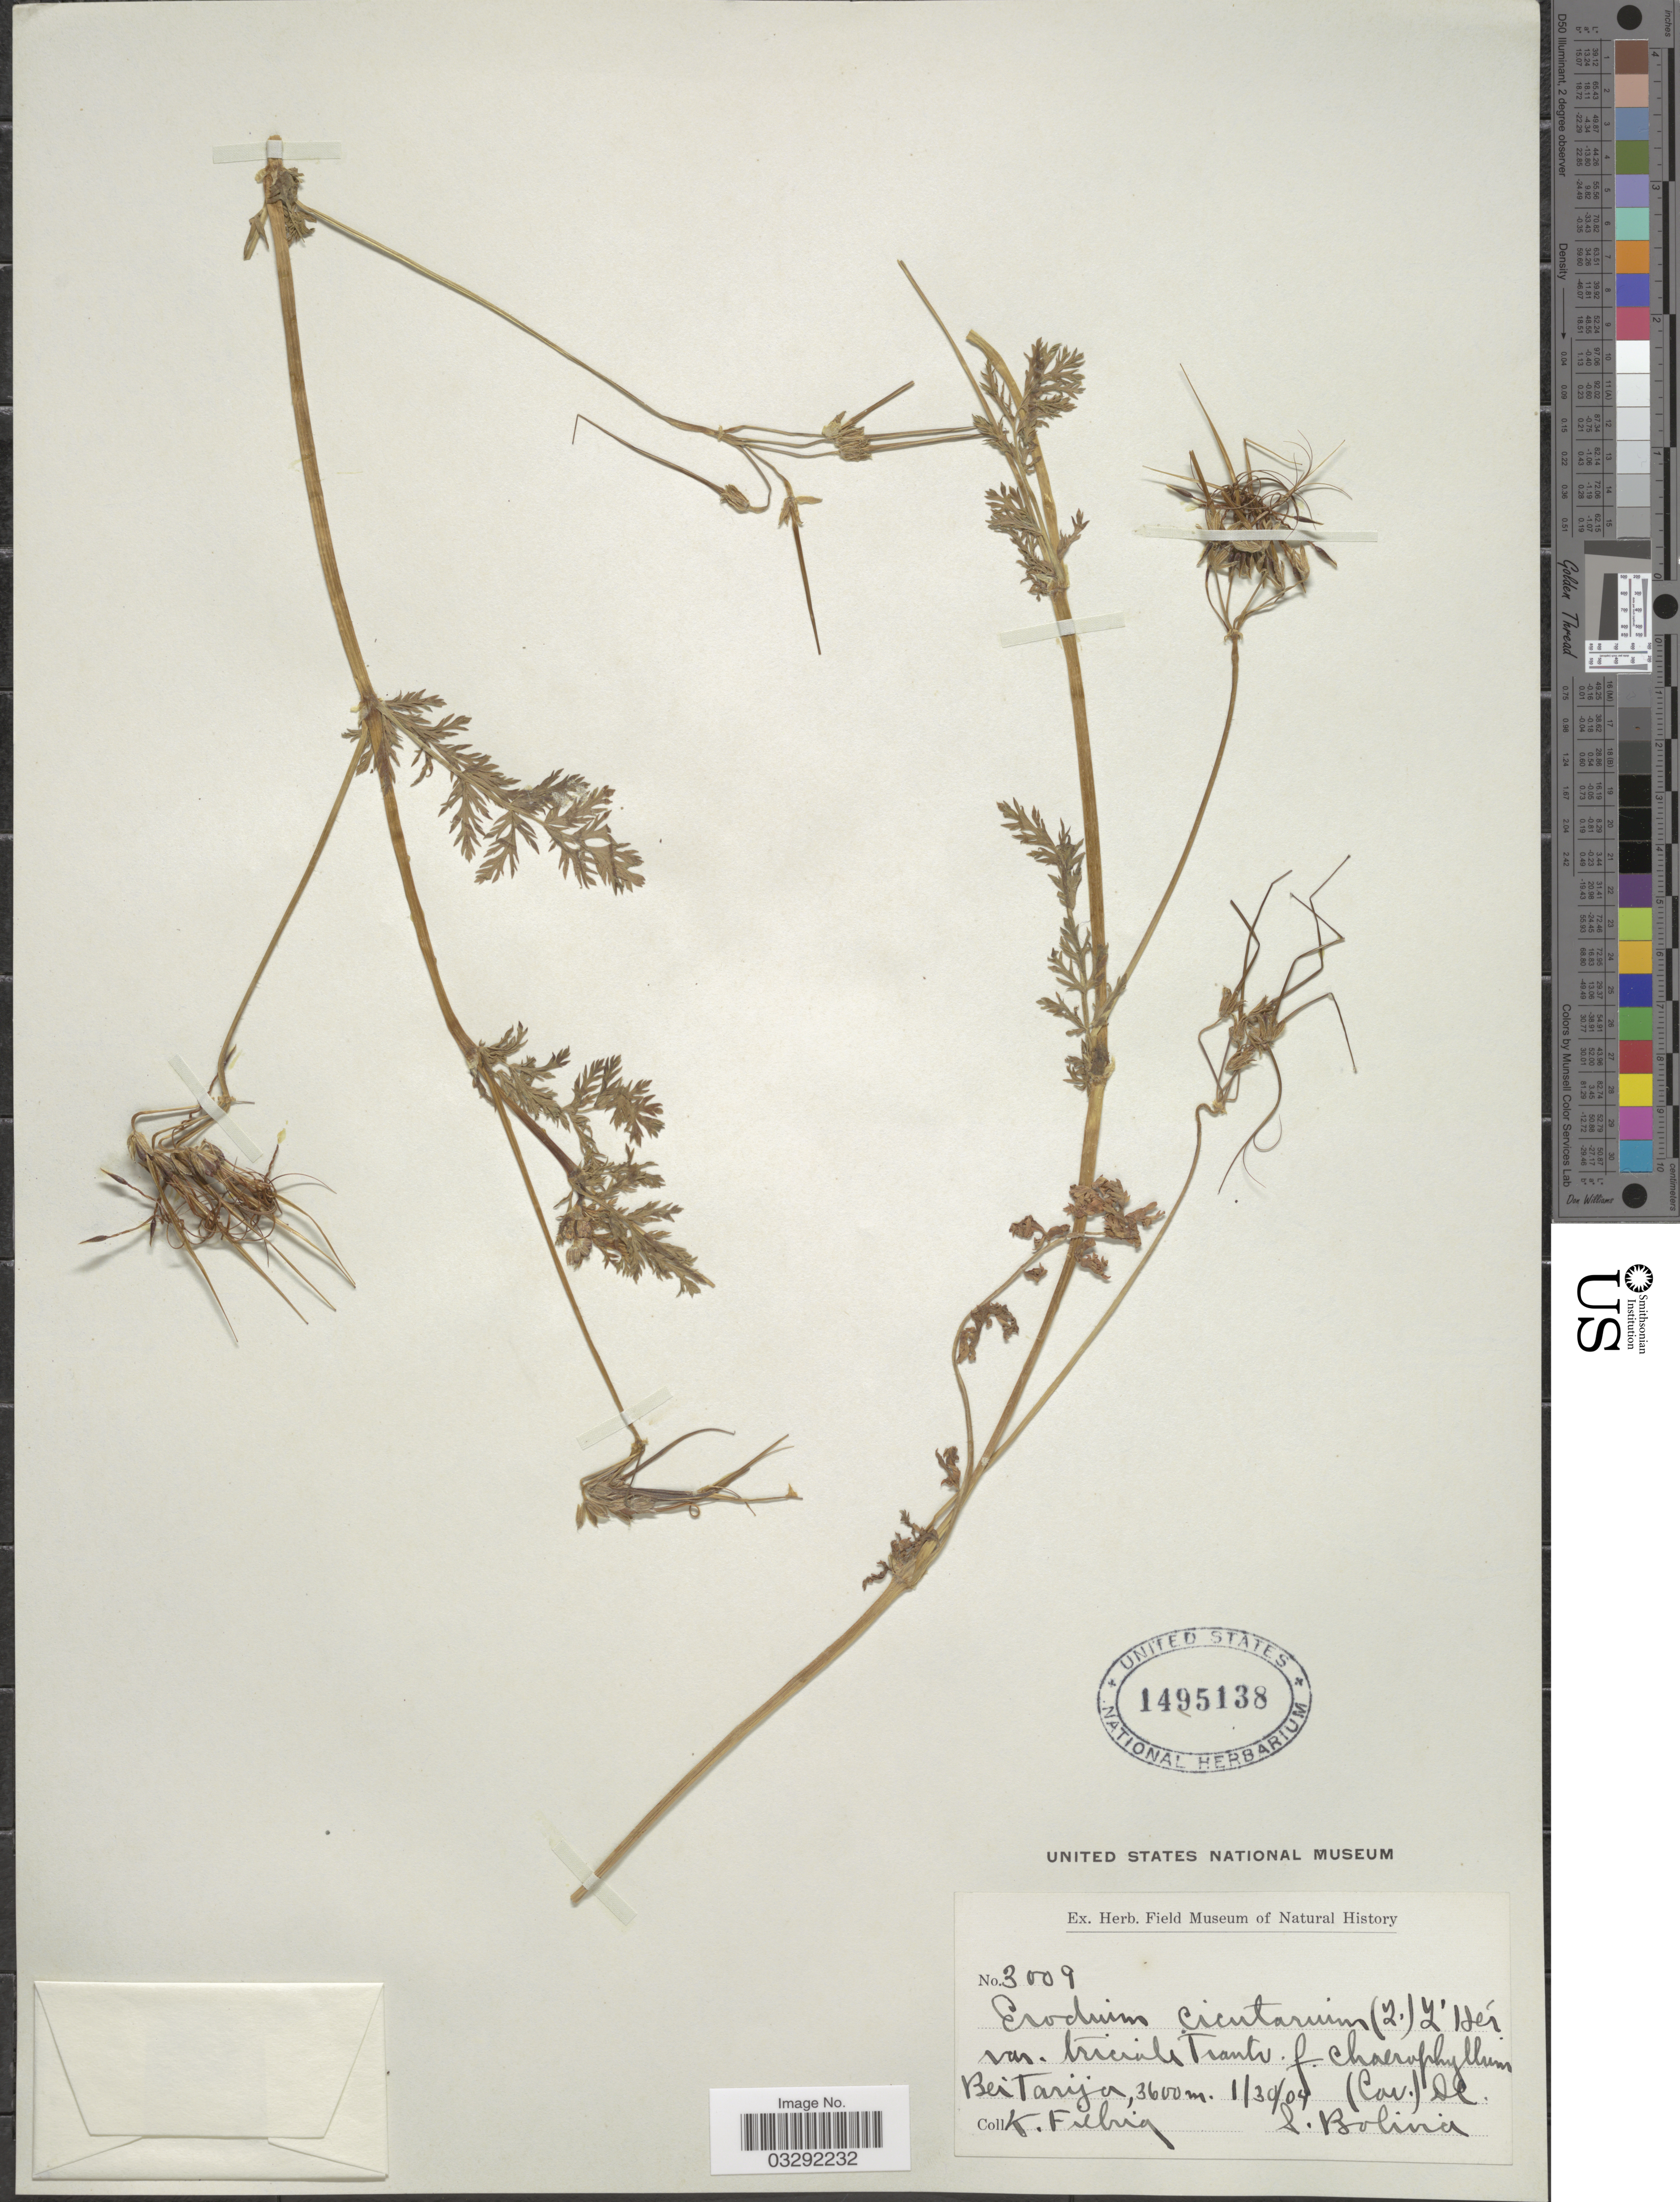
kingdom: Plantae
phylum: Tracheophyta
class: Magnoliopsida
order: Geraniales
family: Geraniaceae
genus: Erodium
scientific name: Erodium cicutarium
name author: (L.) L'Hér.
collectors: K. Fiebrig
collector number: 3009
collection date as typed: Transcribed d/m/y: 30/1/4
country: Bolivia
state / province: Tarija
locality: Bei Tarija.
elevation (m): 3600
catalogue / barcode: US 1495138